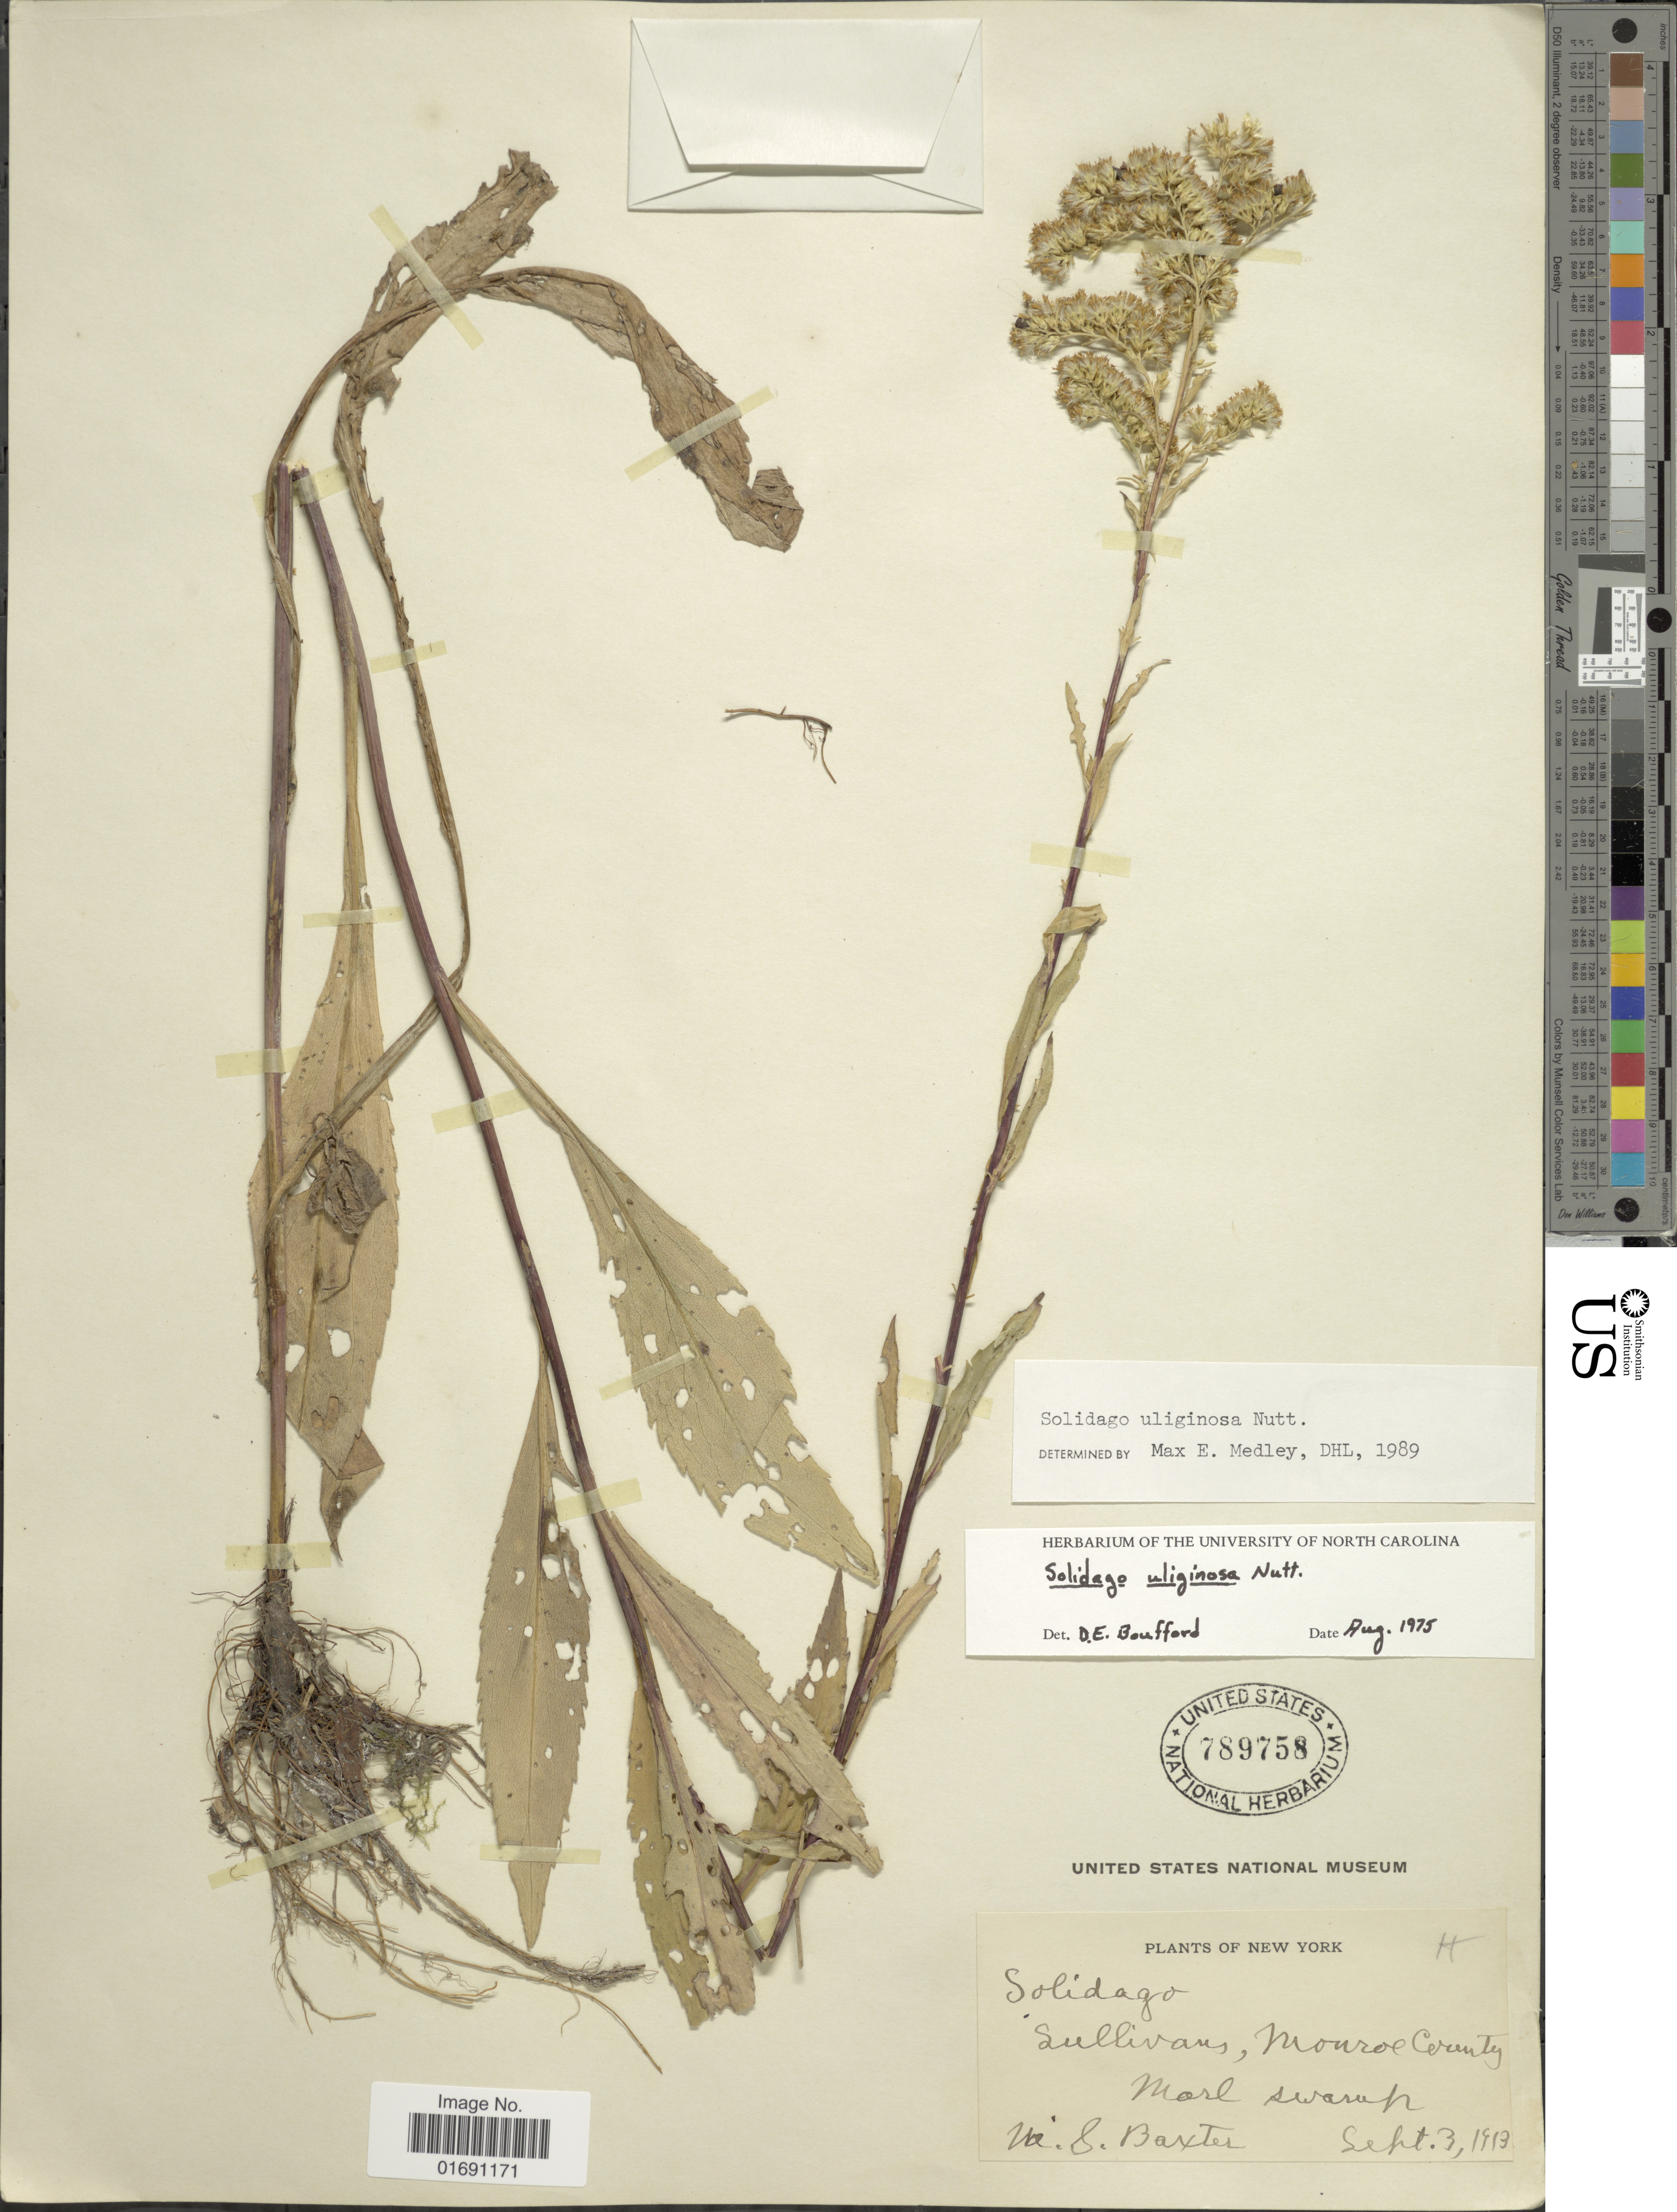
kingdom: Plantae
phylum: Tracheophyta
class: Magnoliopsida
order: Asterales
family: Asteraceae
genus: Solidago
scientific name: Solidago uliginosa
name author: Nutt.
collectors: M. Baxter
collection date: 1913-09-03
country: United States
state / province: New York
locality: Sullivans, Monroe County, Marl swamp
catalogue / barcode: US 789758